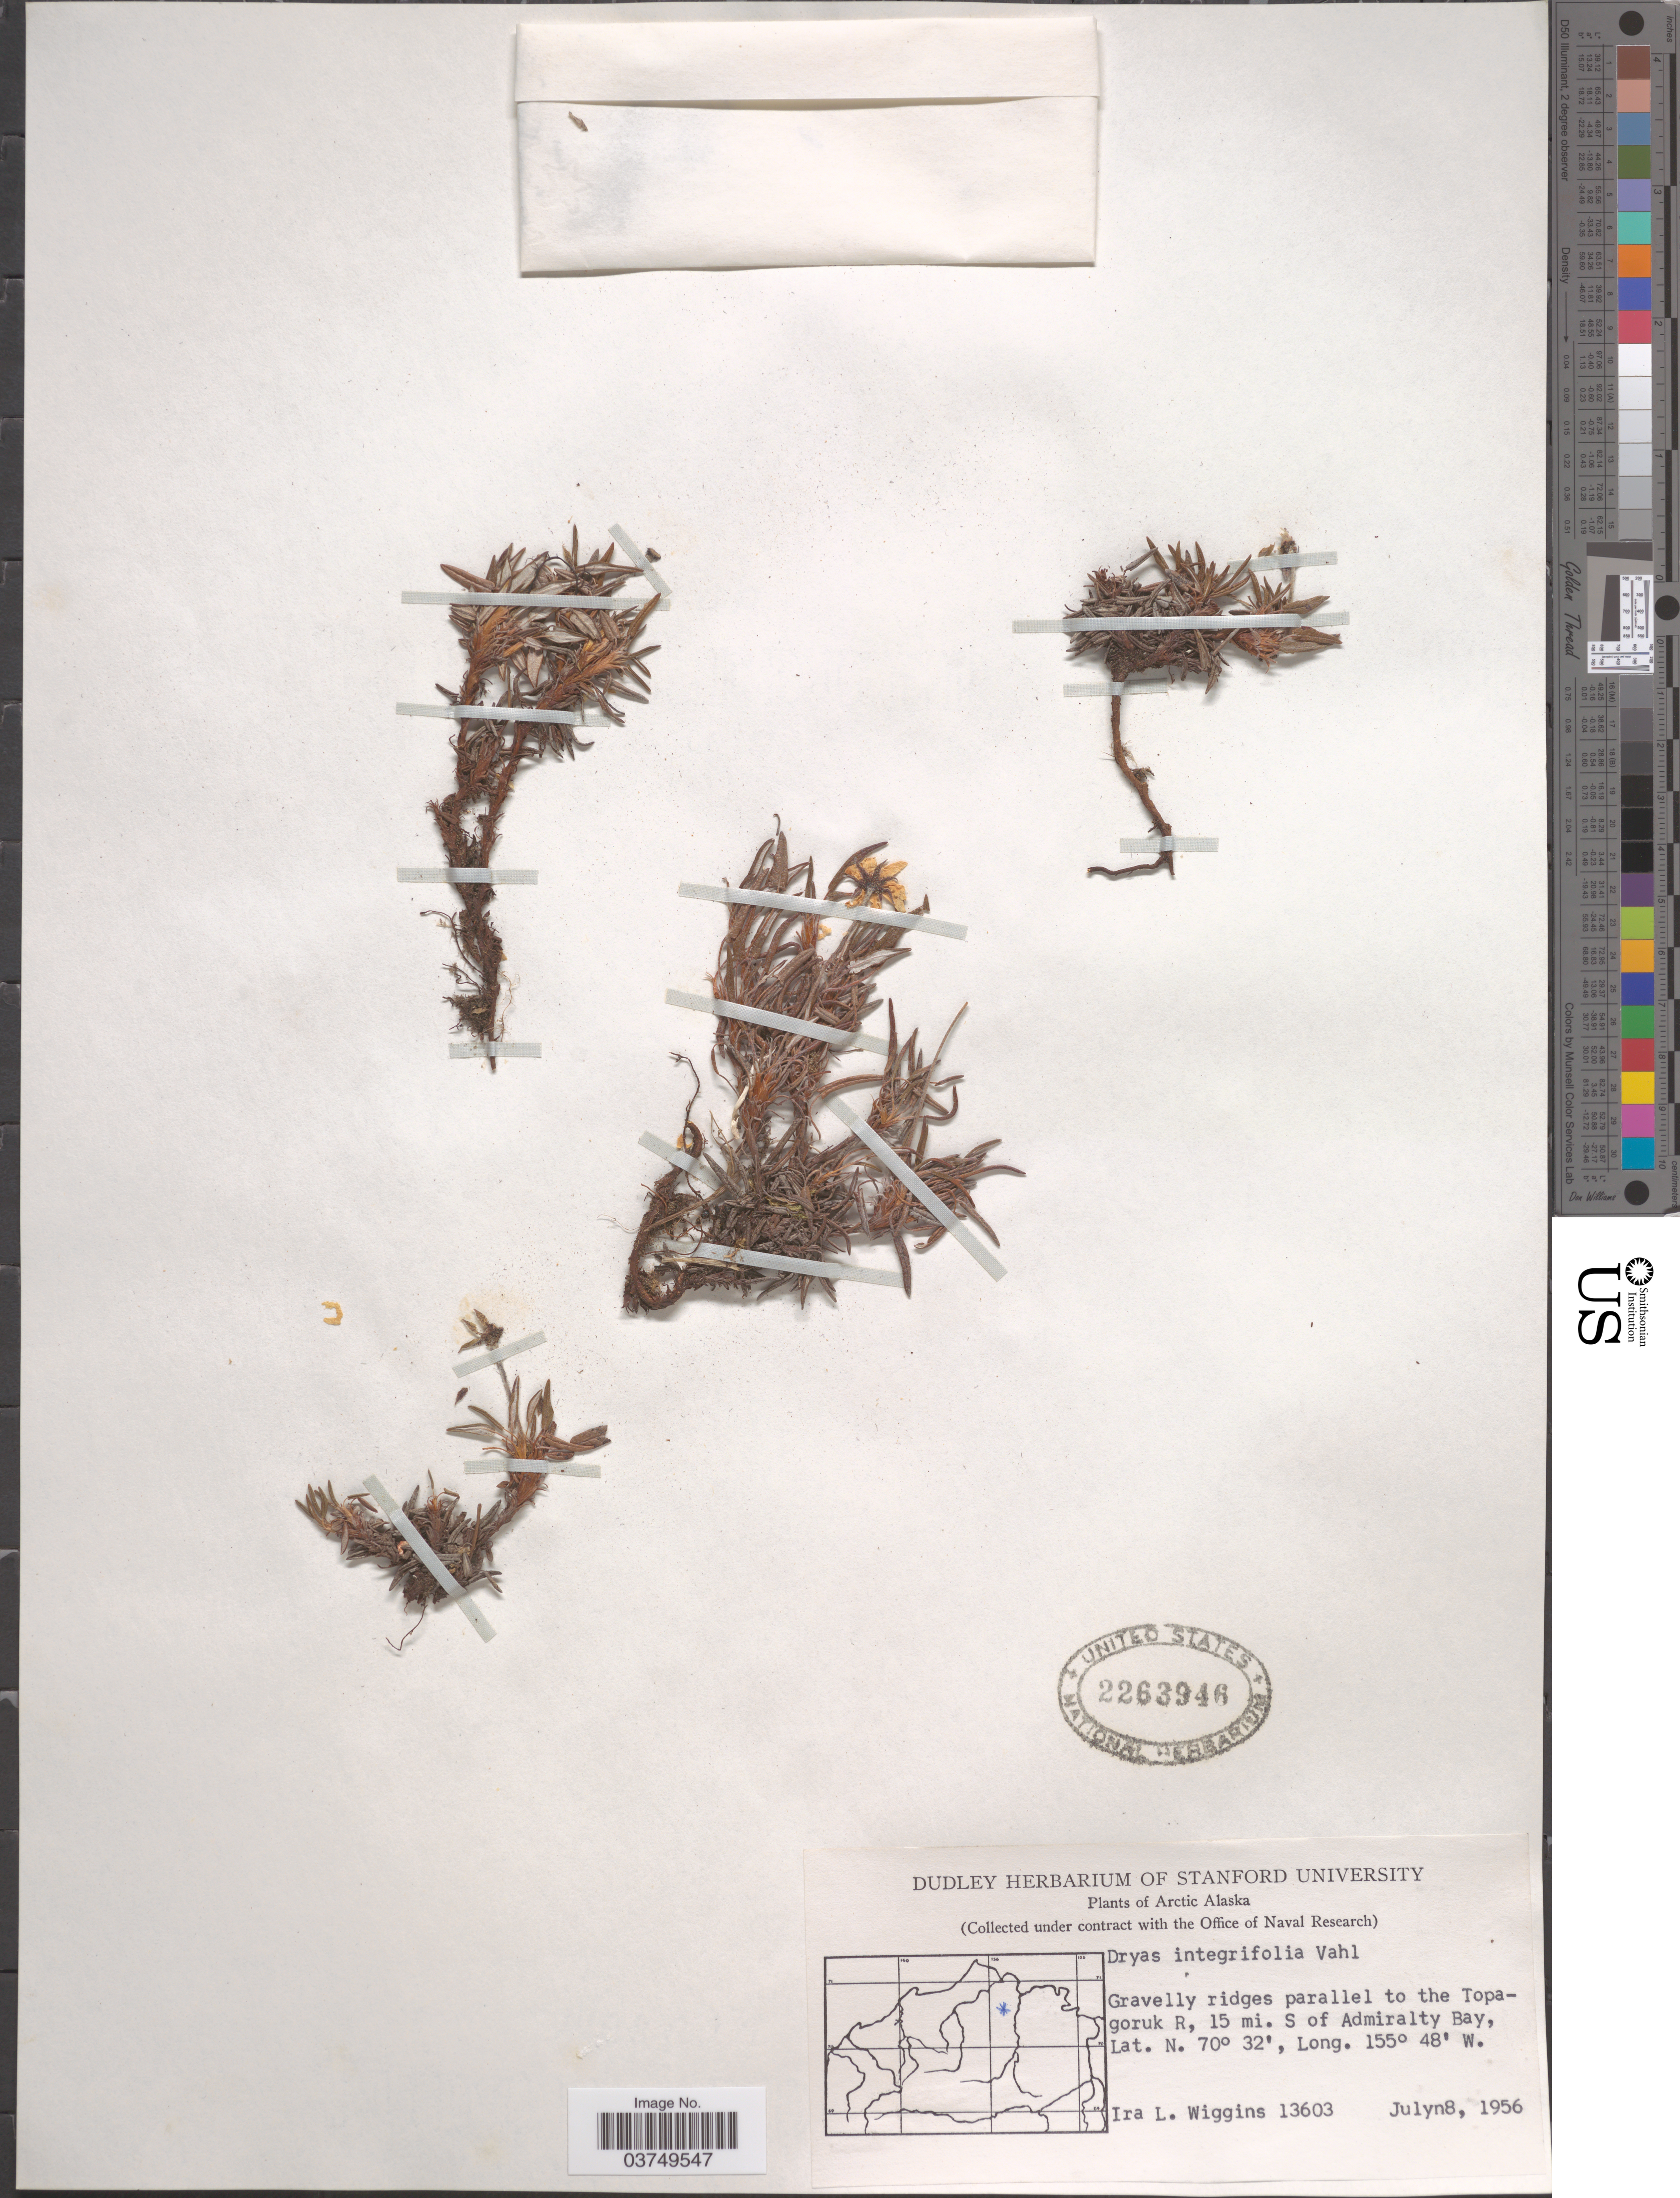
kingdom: Plantae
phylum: Tracheophyta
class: Magnoliopsida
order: Rosales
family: Rosaceae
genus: Dryas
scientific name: Dryas integrifolia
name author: Vahl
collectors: I. L. Wiggins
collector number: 13603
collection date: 1956-07-08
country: United States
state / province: Alaska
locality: Arctic Alaska. Gravelly ridges parallel to the Topagoruk R, 15 mi. S of Admiralty Bay.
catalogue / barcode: US 2263946